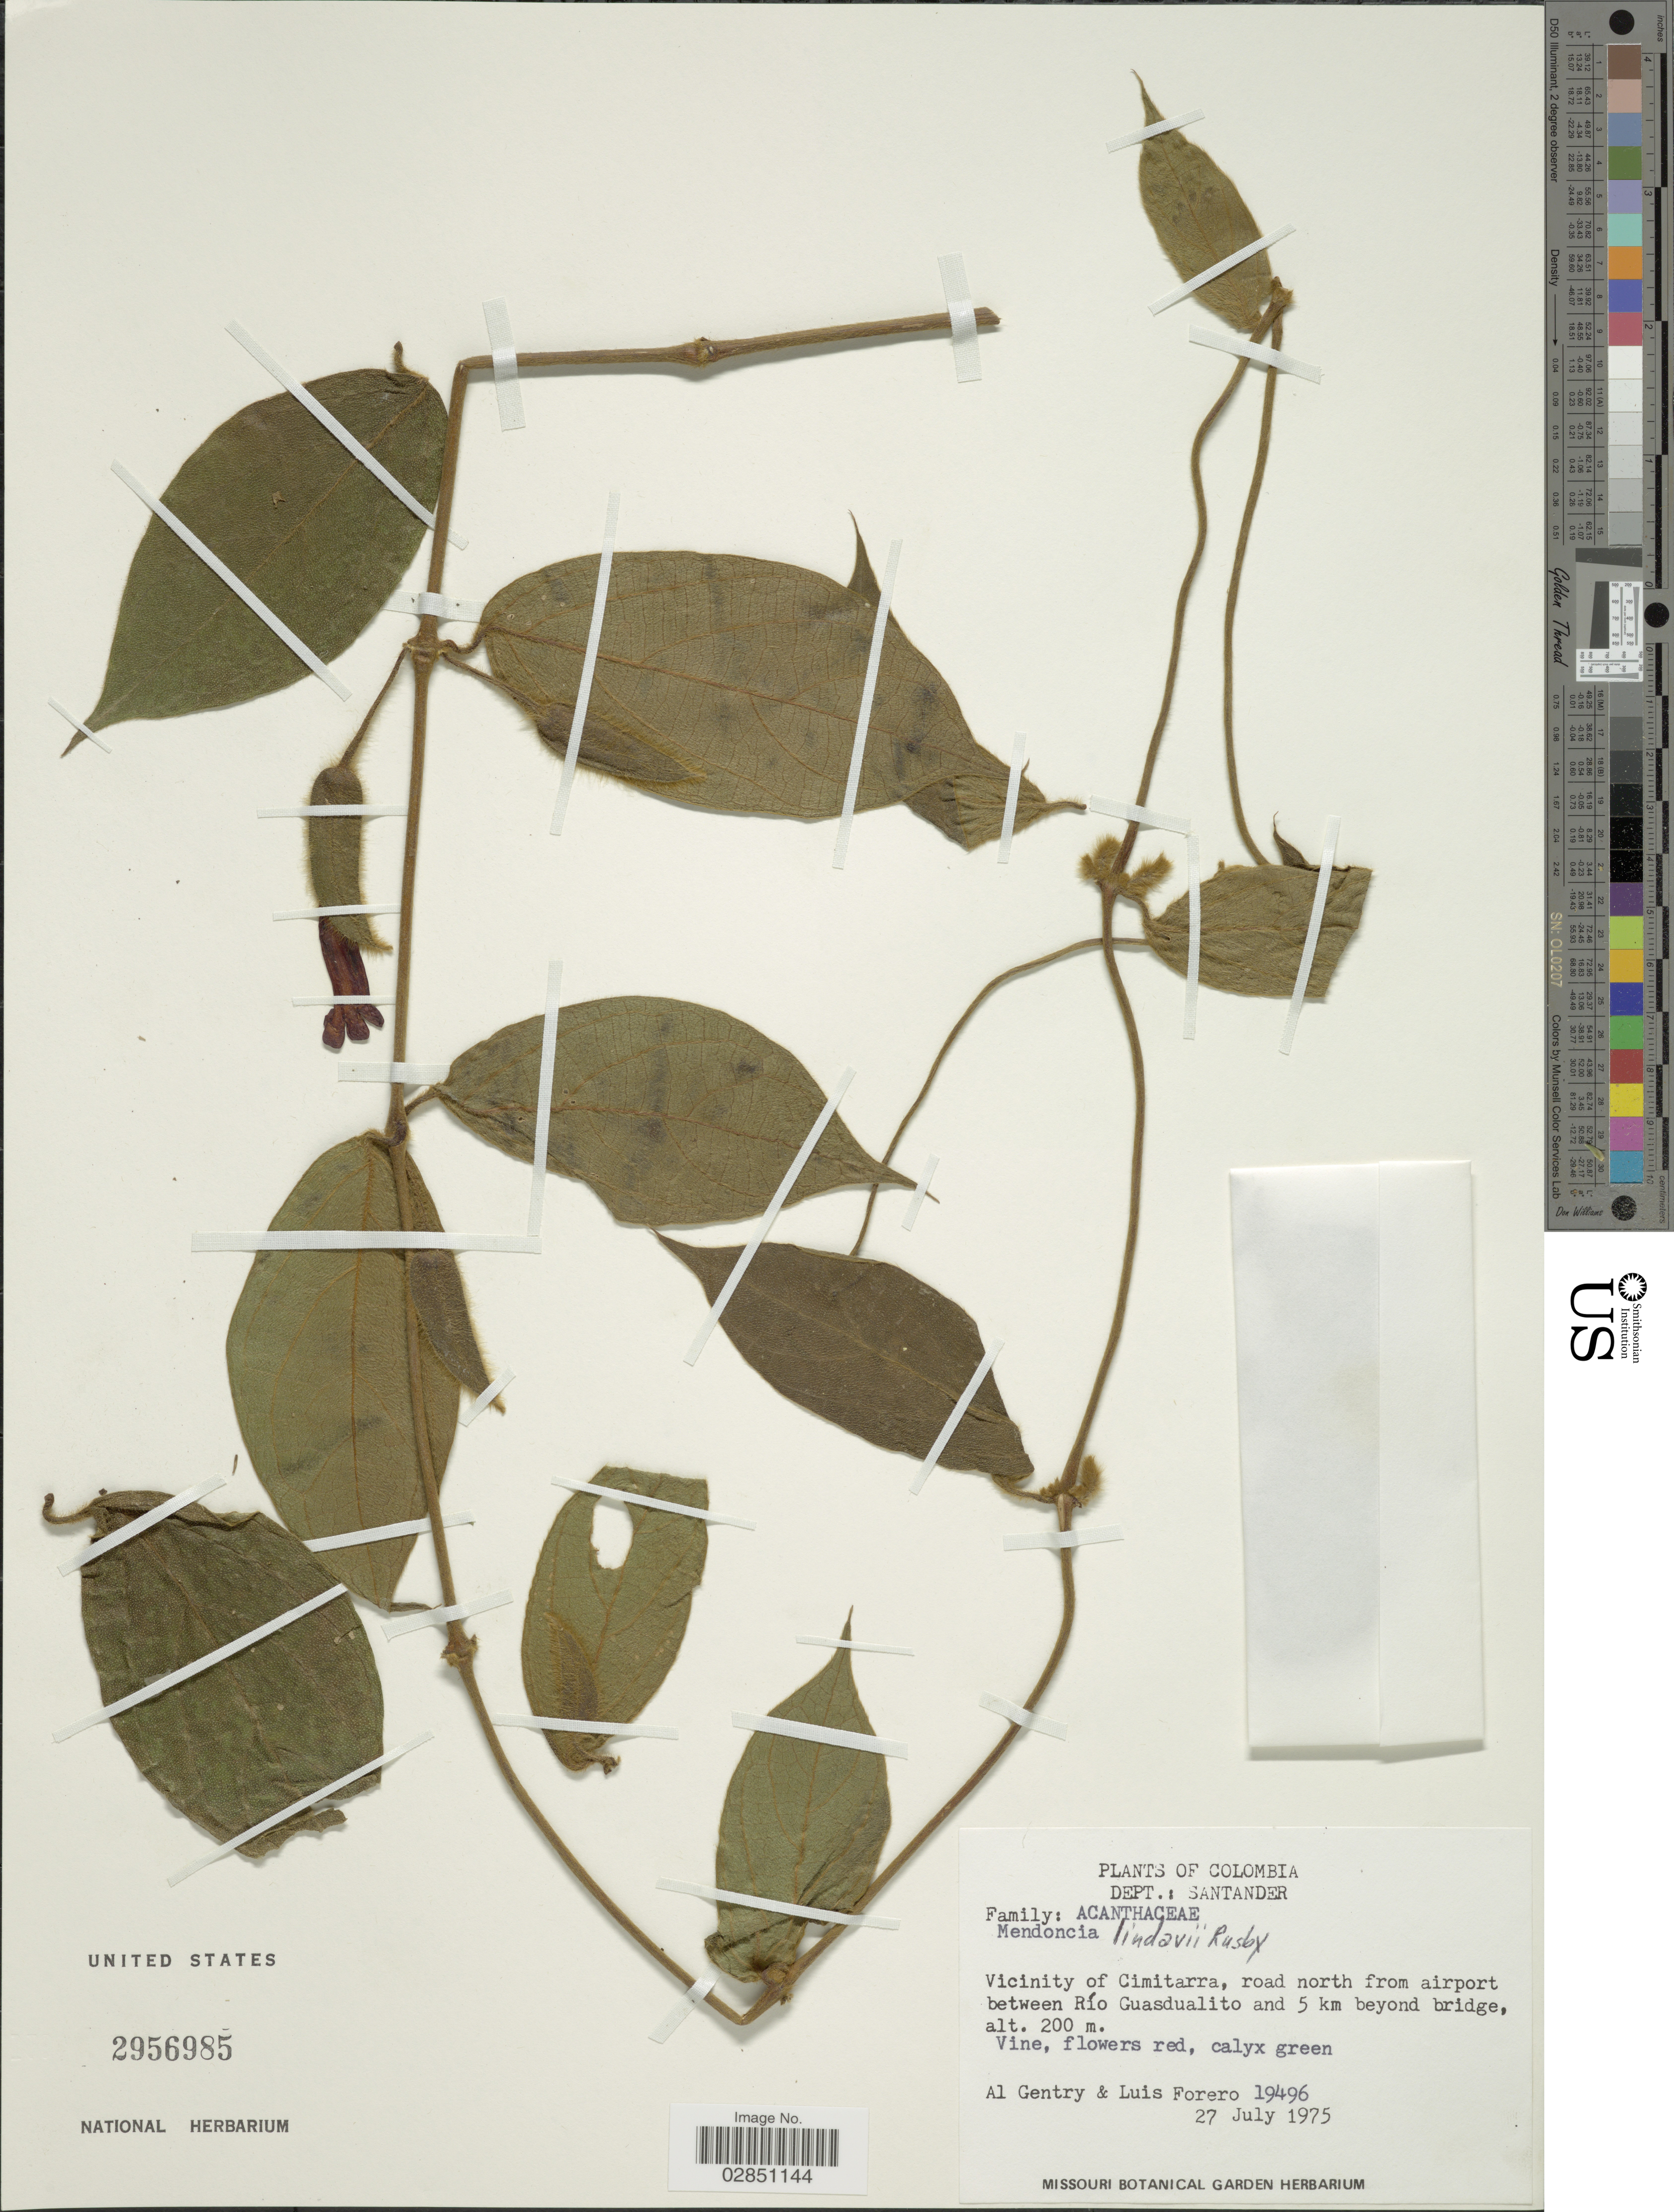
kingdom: Plantae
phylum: Tracheophyta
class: Magnoliopsida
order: Lamiales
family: Acanthaceae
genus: Mendoncia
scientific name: Mendoncia lindavii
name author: Rusby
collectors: A. H. Gentry & L. Forero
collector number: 19496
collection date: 1975-07-27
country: Colombia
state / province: Santander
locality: Dept.: Santander. Vicinity of Cimitarra, road north from airport between Río Guasdualito and 5 km beyond bridge.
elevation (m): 200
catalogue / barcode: US 2956985